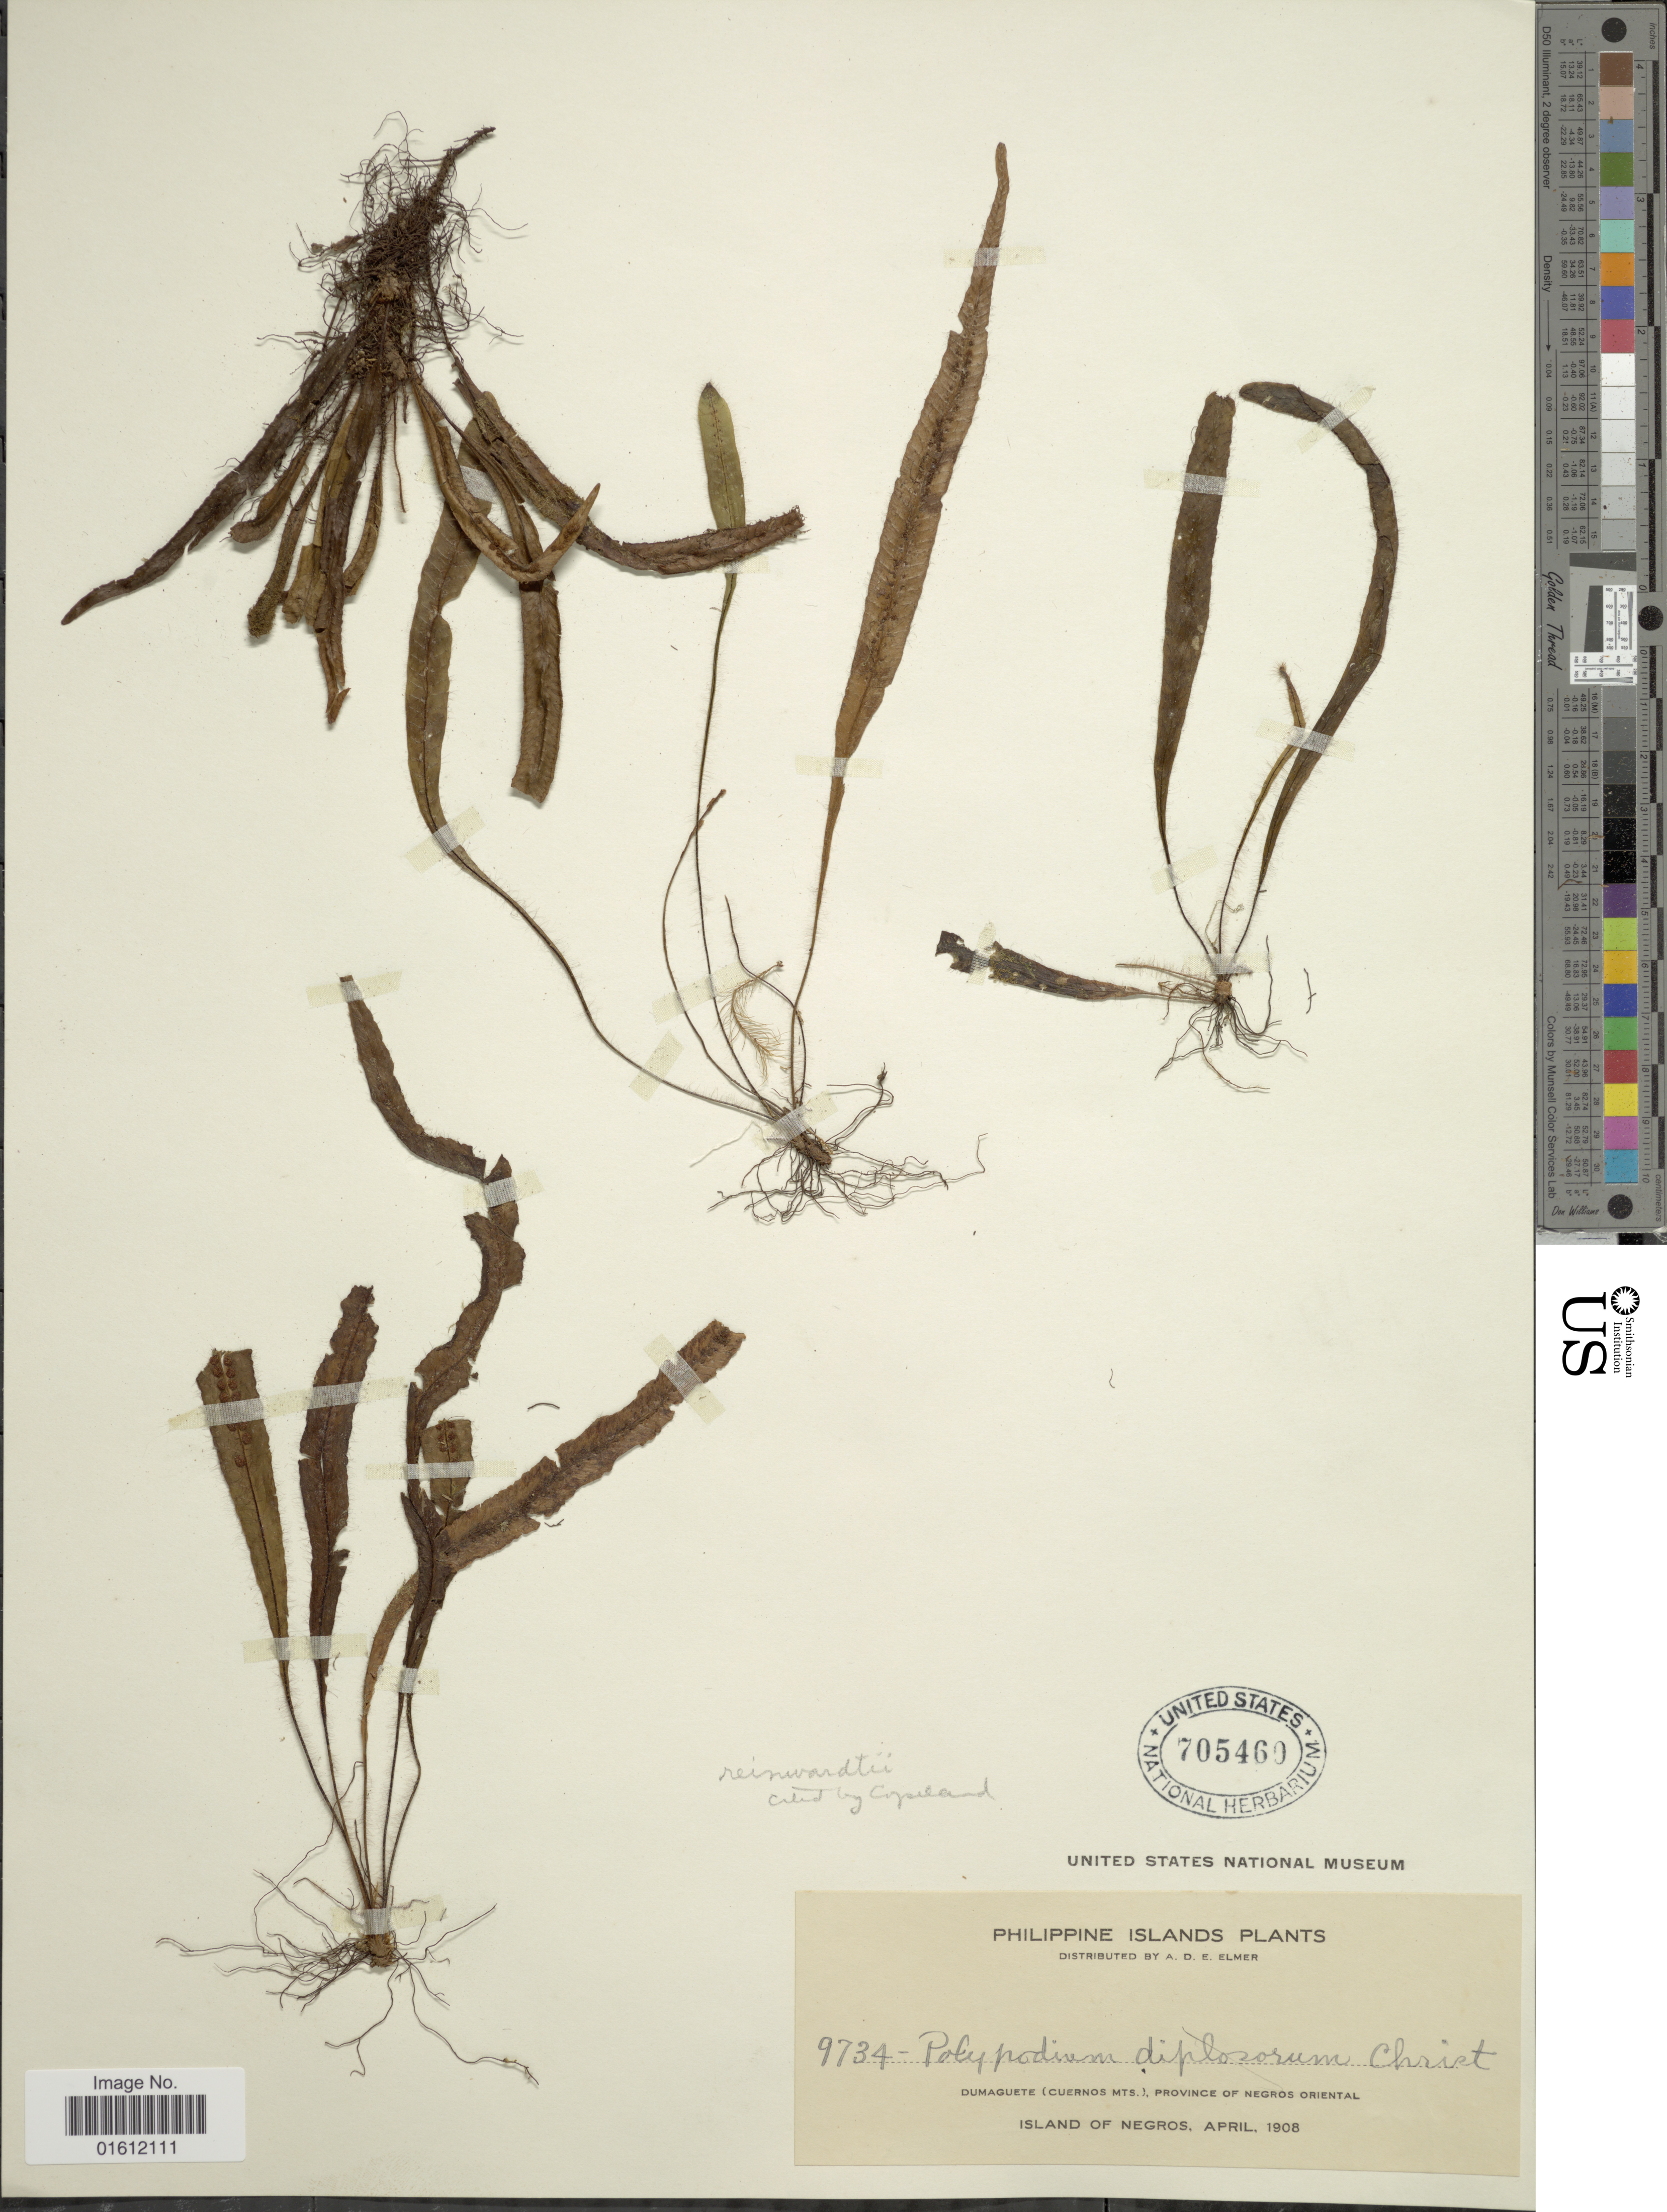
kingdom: Plantae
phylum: Tracheophyta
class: Polypodiopsida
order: Polypodiales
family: Polypodiaceae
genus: Oreogrammitis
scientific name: Oreogrammitis reinwardtii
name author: (Blume) Parris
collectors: A. D. E. Elmer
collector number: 9734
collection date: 1908-04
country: Philippines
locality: Philippine Islands, Dumaguete (Cuernos Mts.), Province of Nergos Oriental, Island of Negros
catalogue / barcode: US 705460